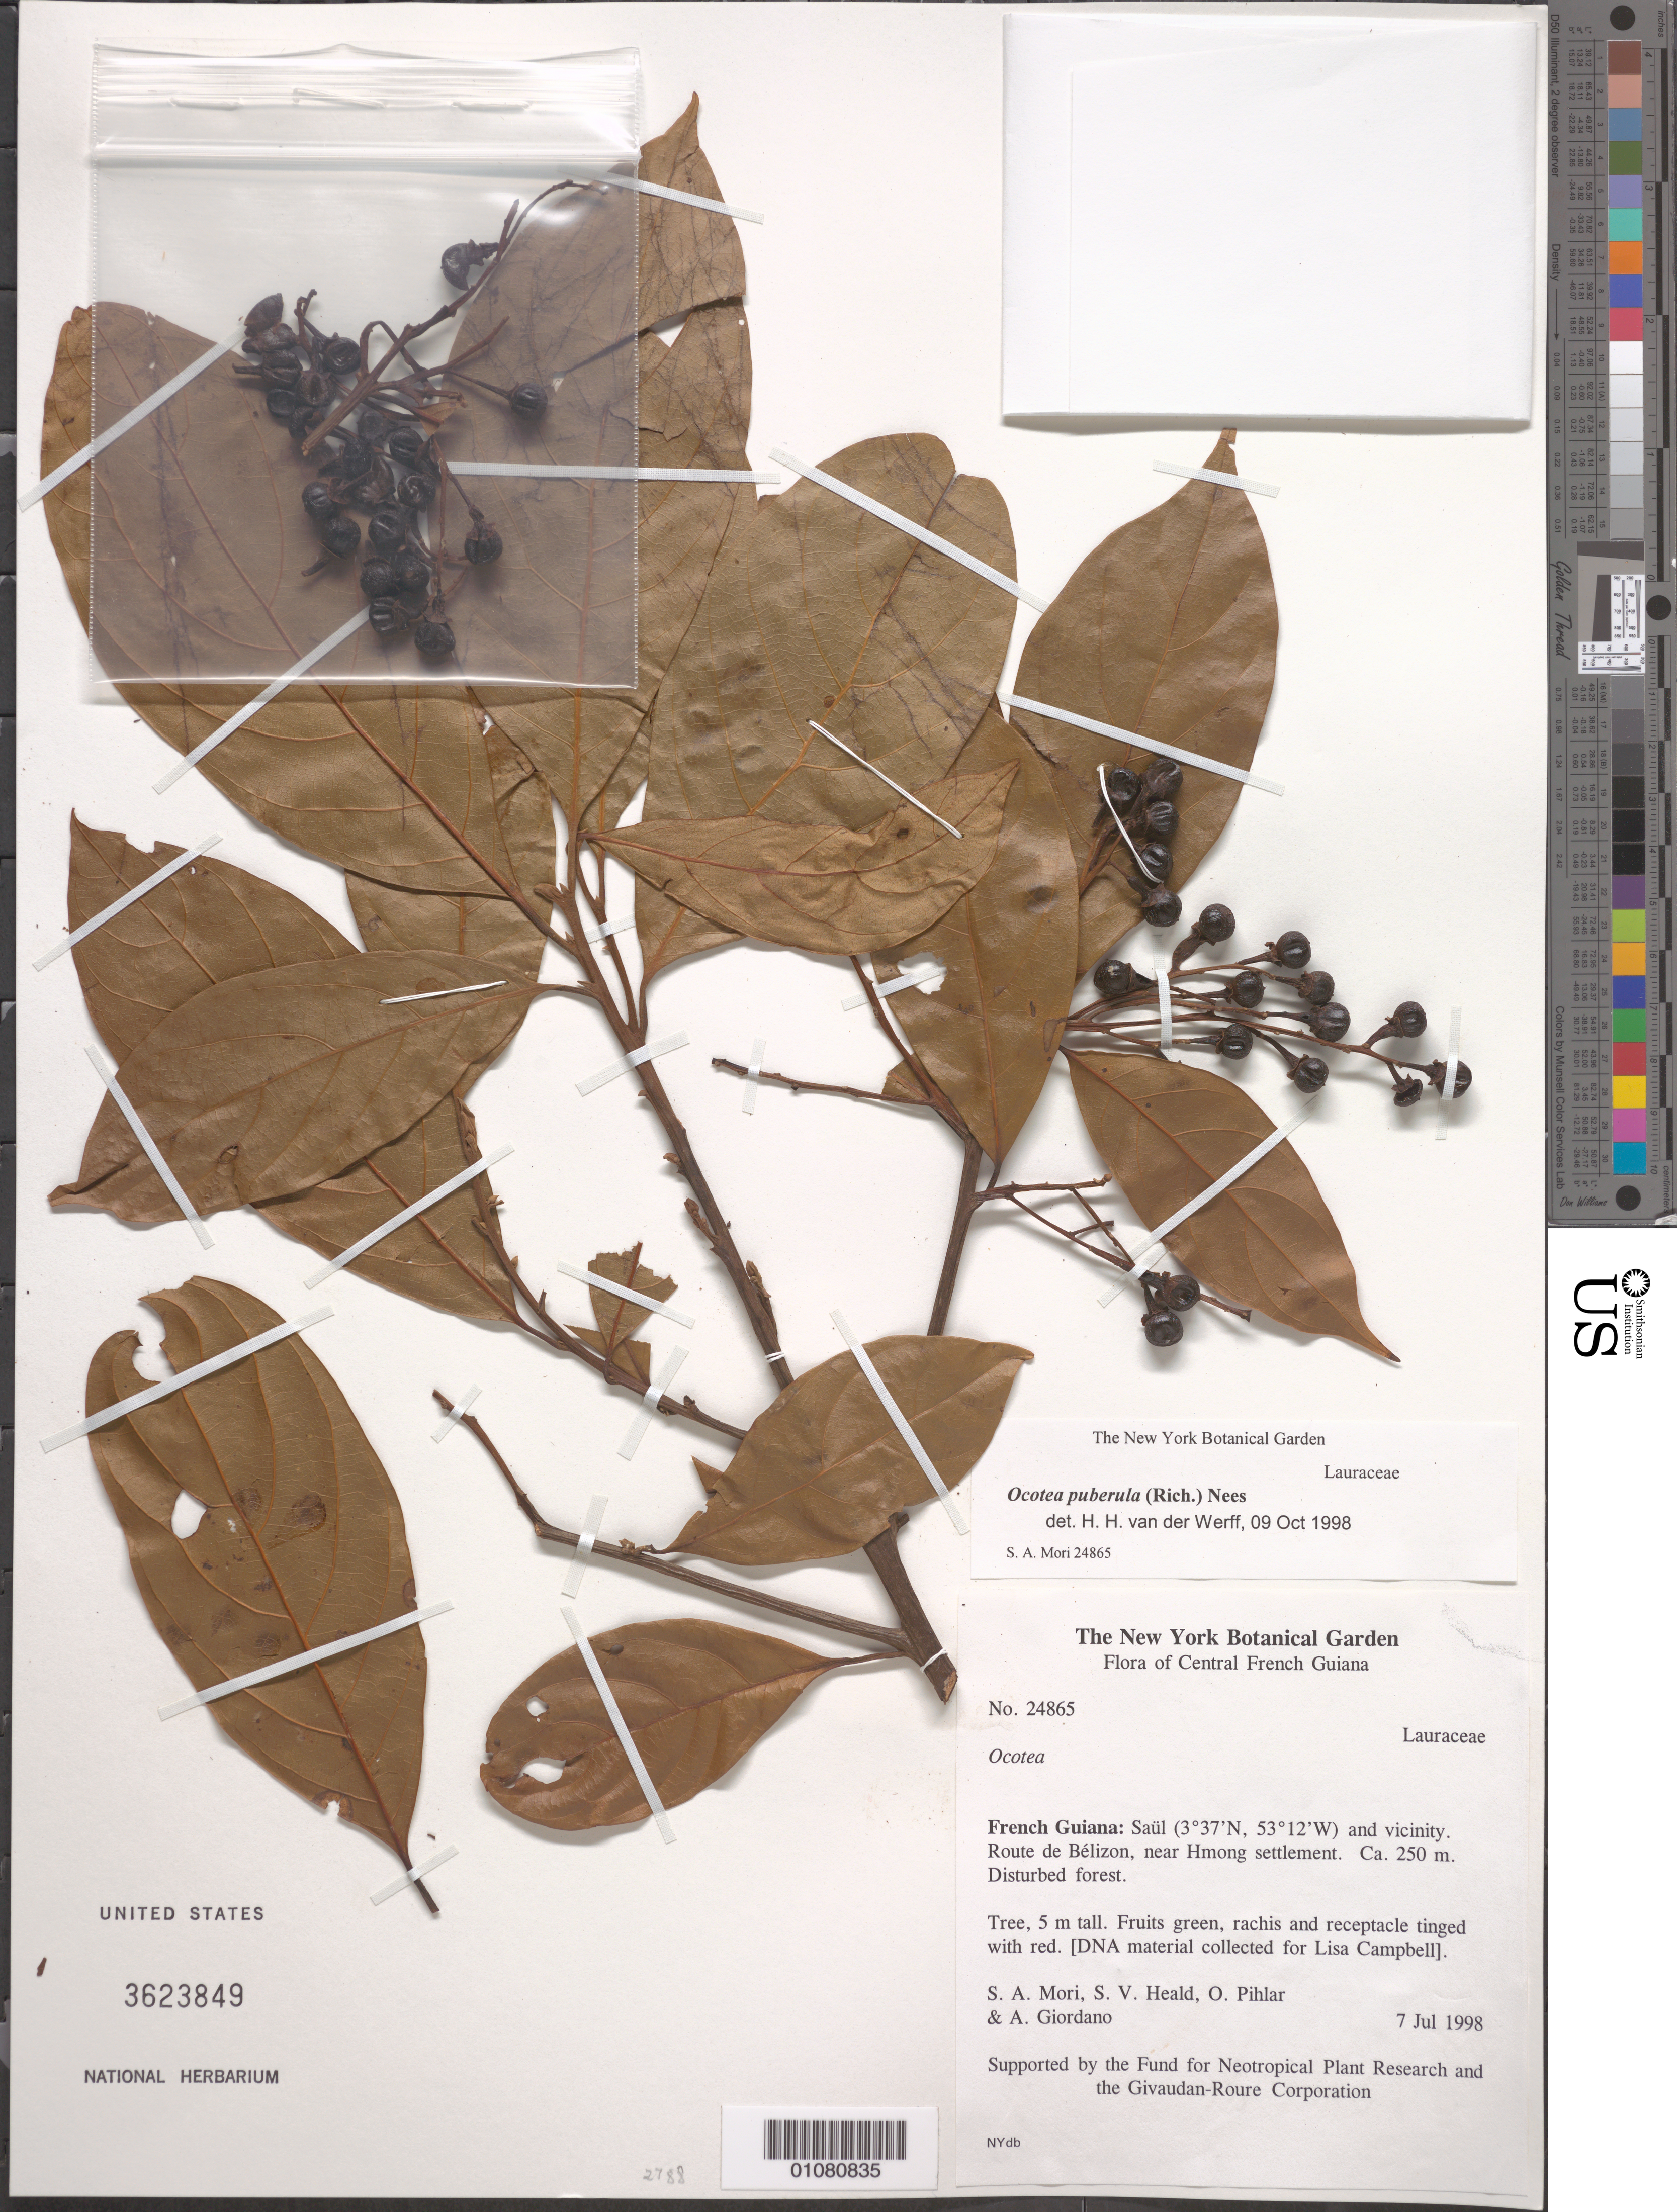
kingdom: Plantae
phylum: Tracheophyta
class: Magnoliopsida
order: Laurales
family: Lauraceae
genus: Ocotea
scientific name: Ocotea puberula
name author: (Rich.) Nees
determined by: van der Werff, H., (MO), Missouri Botanical Garden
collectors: S. Mori, S. Heald, O. Pihlar & A. Giordano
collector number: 24865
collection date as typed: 7-Jul-98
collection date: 1998-07-07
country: French Guiana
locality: Saül and vic. Route de Bélizon, near Hmong settlement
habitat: Disturbed forest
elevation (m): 250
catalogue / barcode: US 3623849